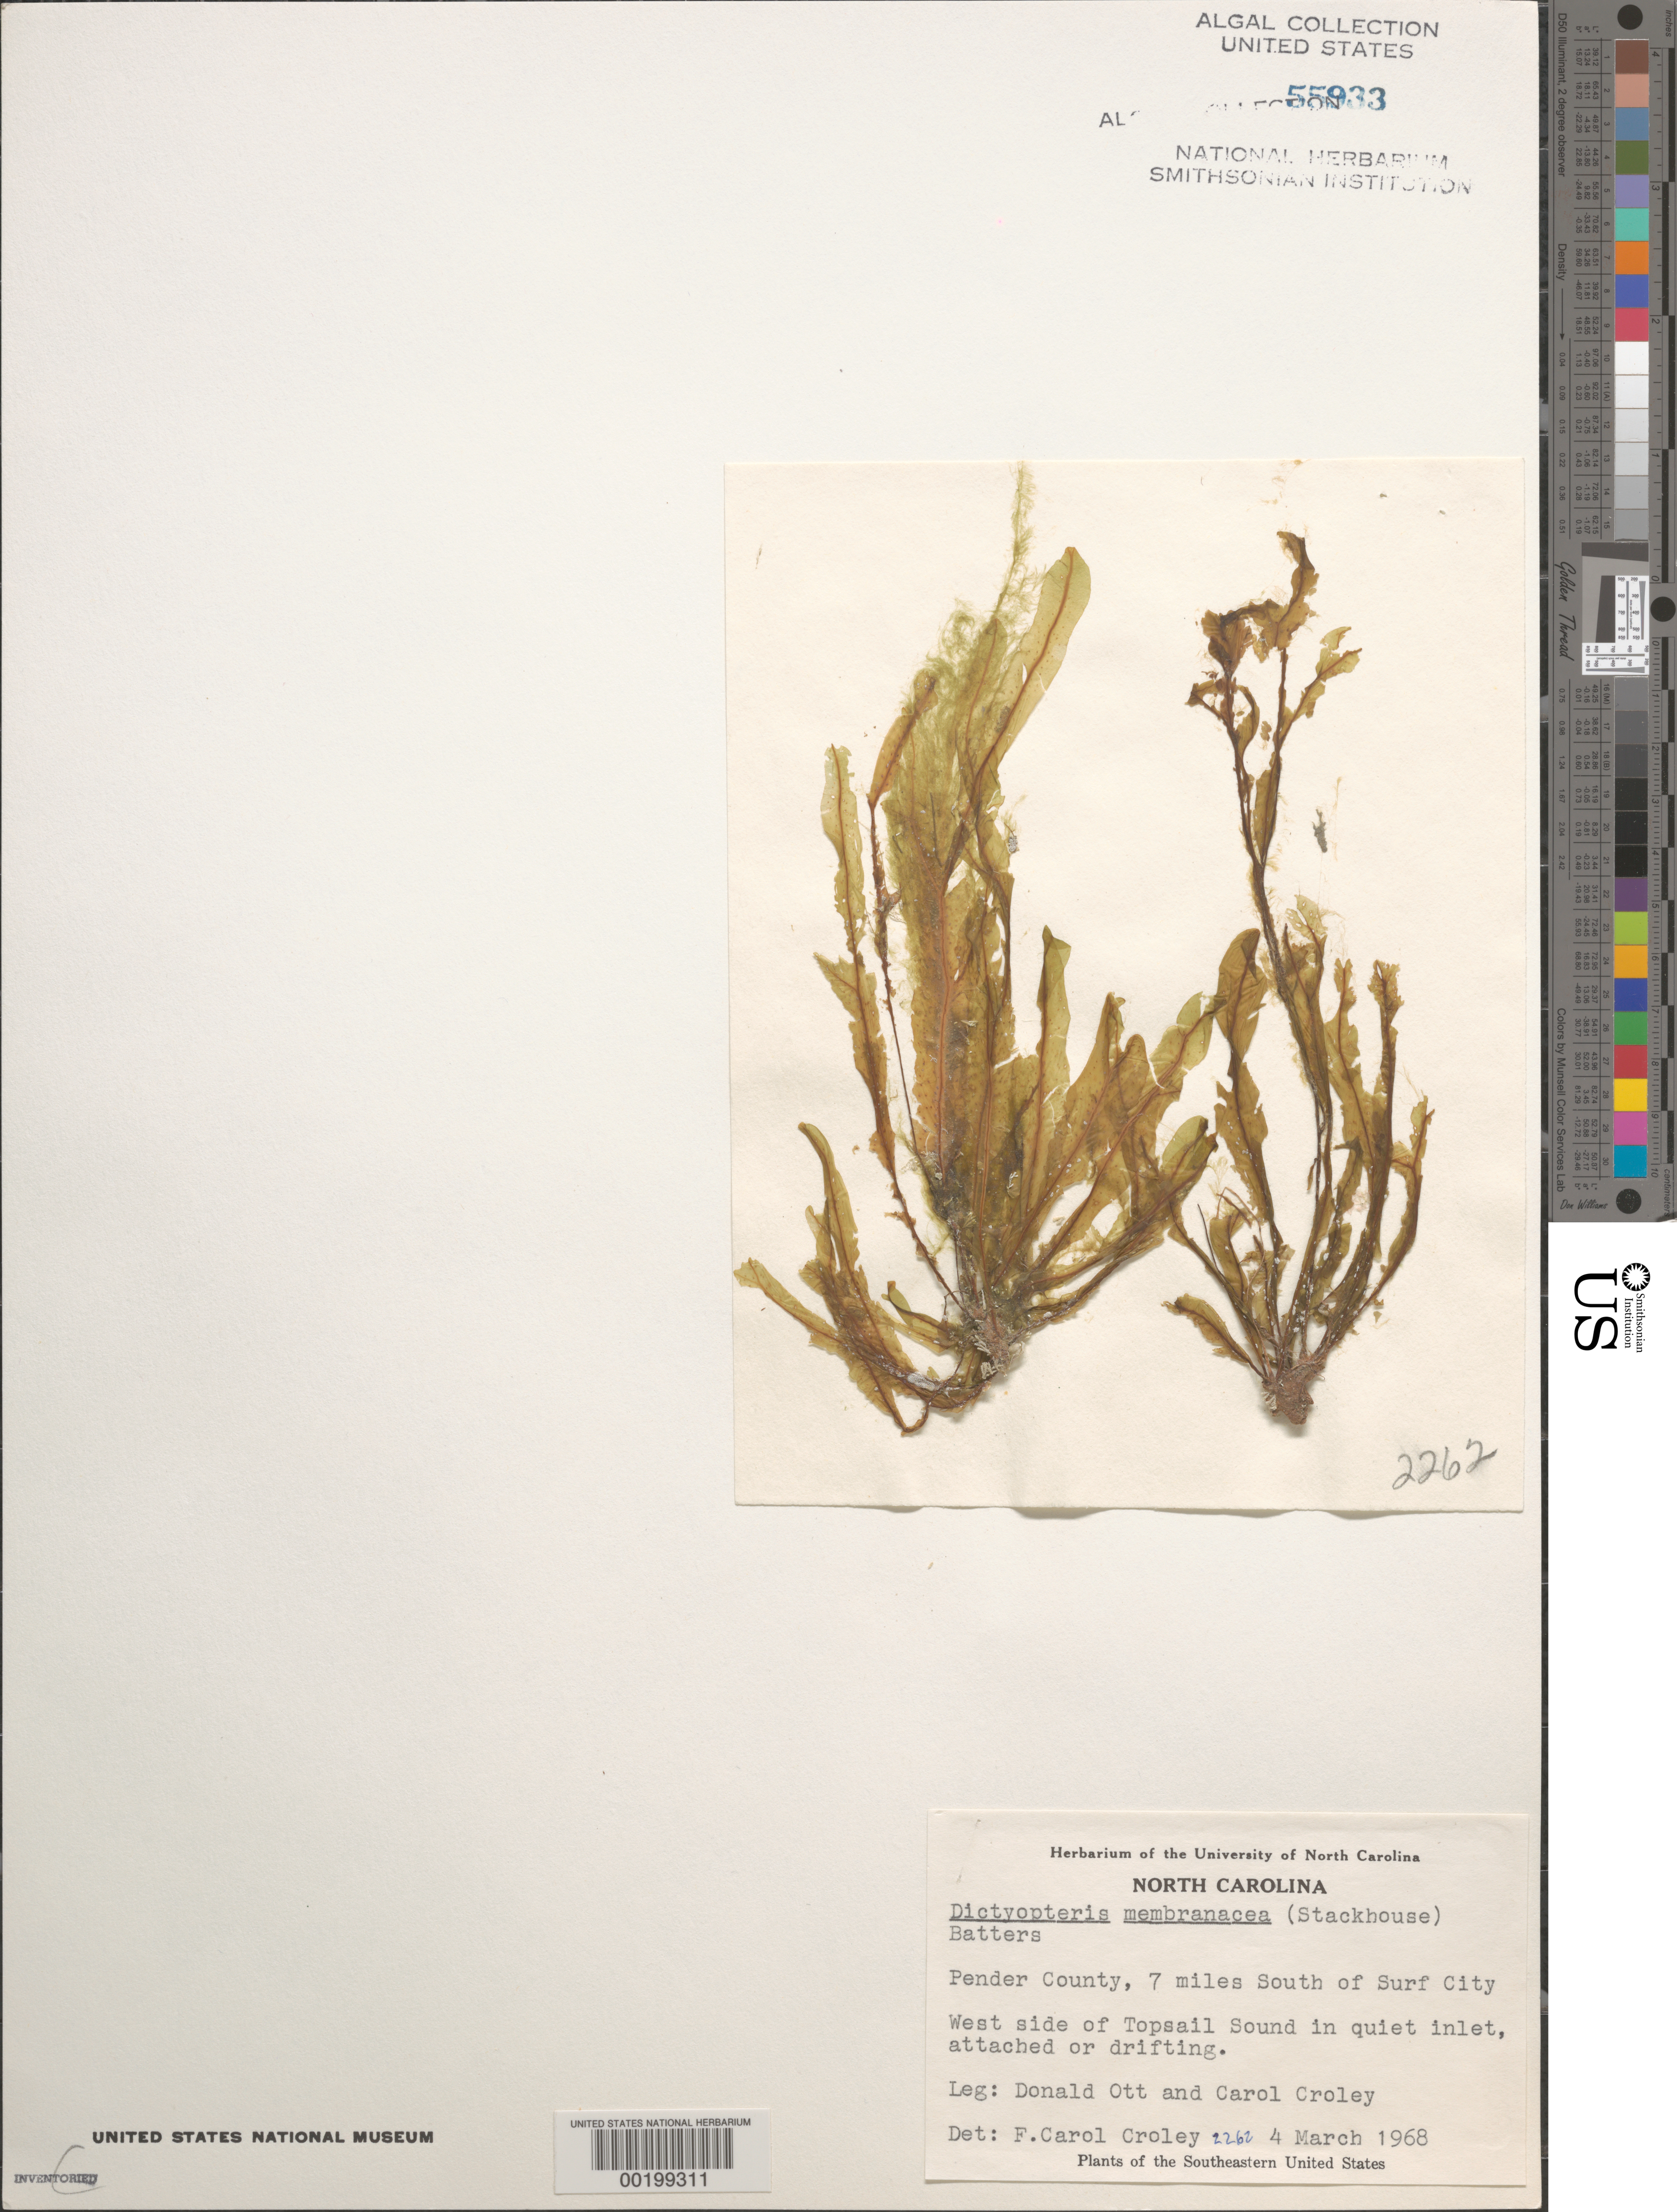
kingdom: Chromista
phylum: Ochrophyta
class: Phaeophyceae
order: Dictyotales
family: Dictyotaceae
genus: Dictyopteris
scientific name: Dictyopteris polypodioides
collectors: F. Ott & F. C. Croley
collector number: FCC 2262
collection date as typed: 04 Mar 1968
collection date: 1968-03-04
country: United States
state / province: North Carolina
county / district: Pender County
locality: Topsail Sound, 7 miles S of Surf City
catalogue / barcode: US 55933